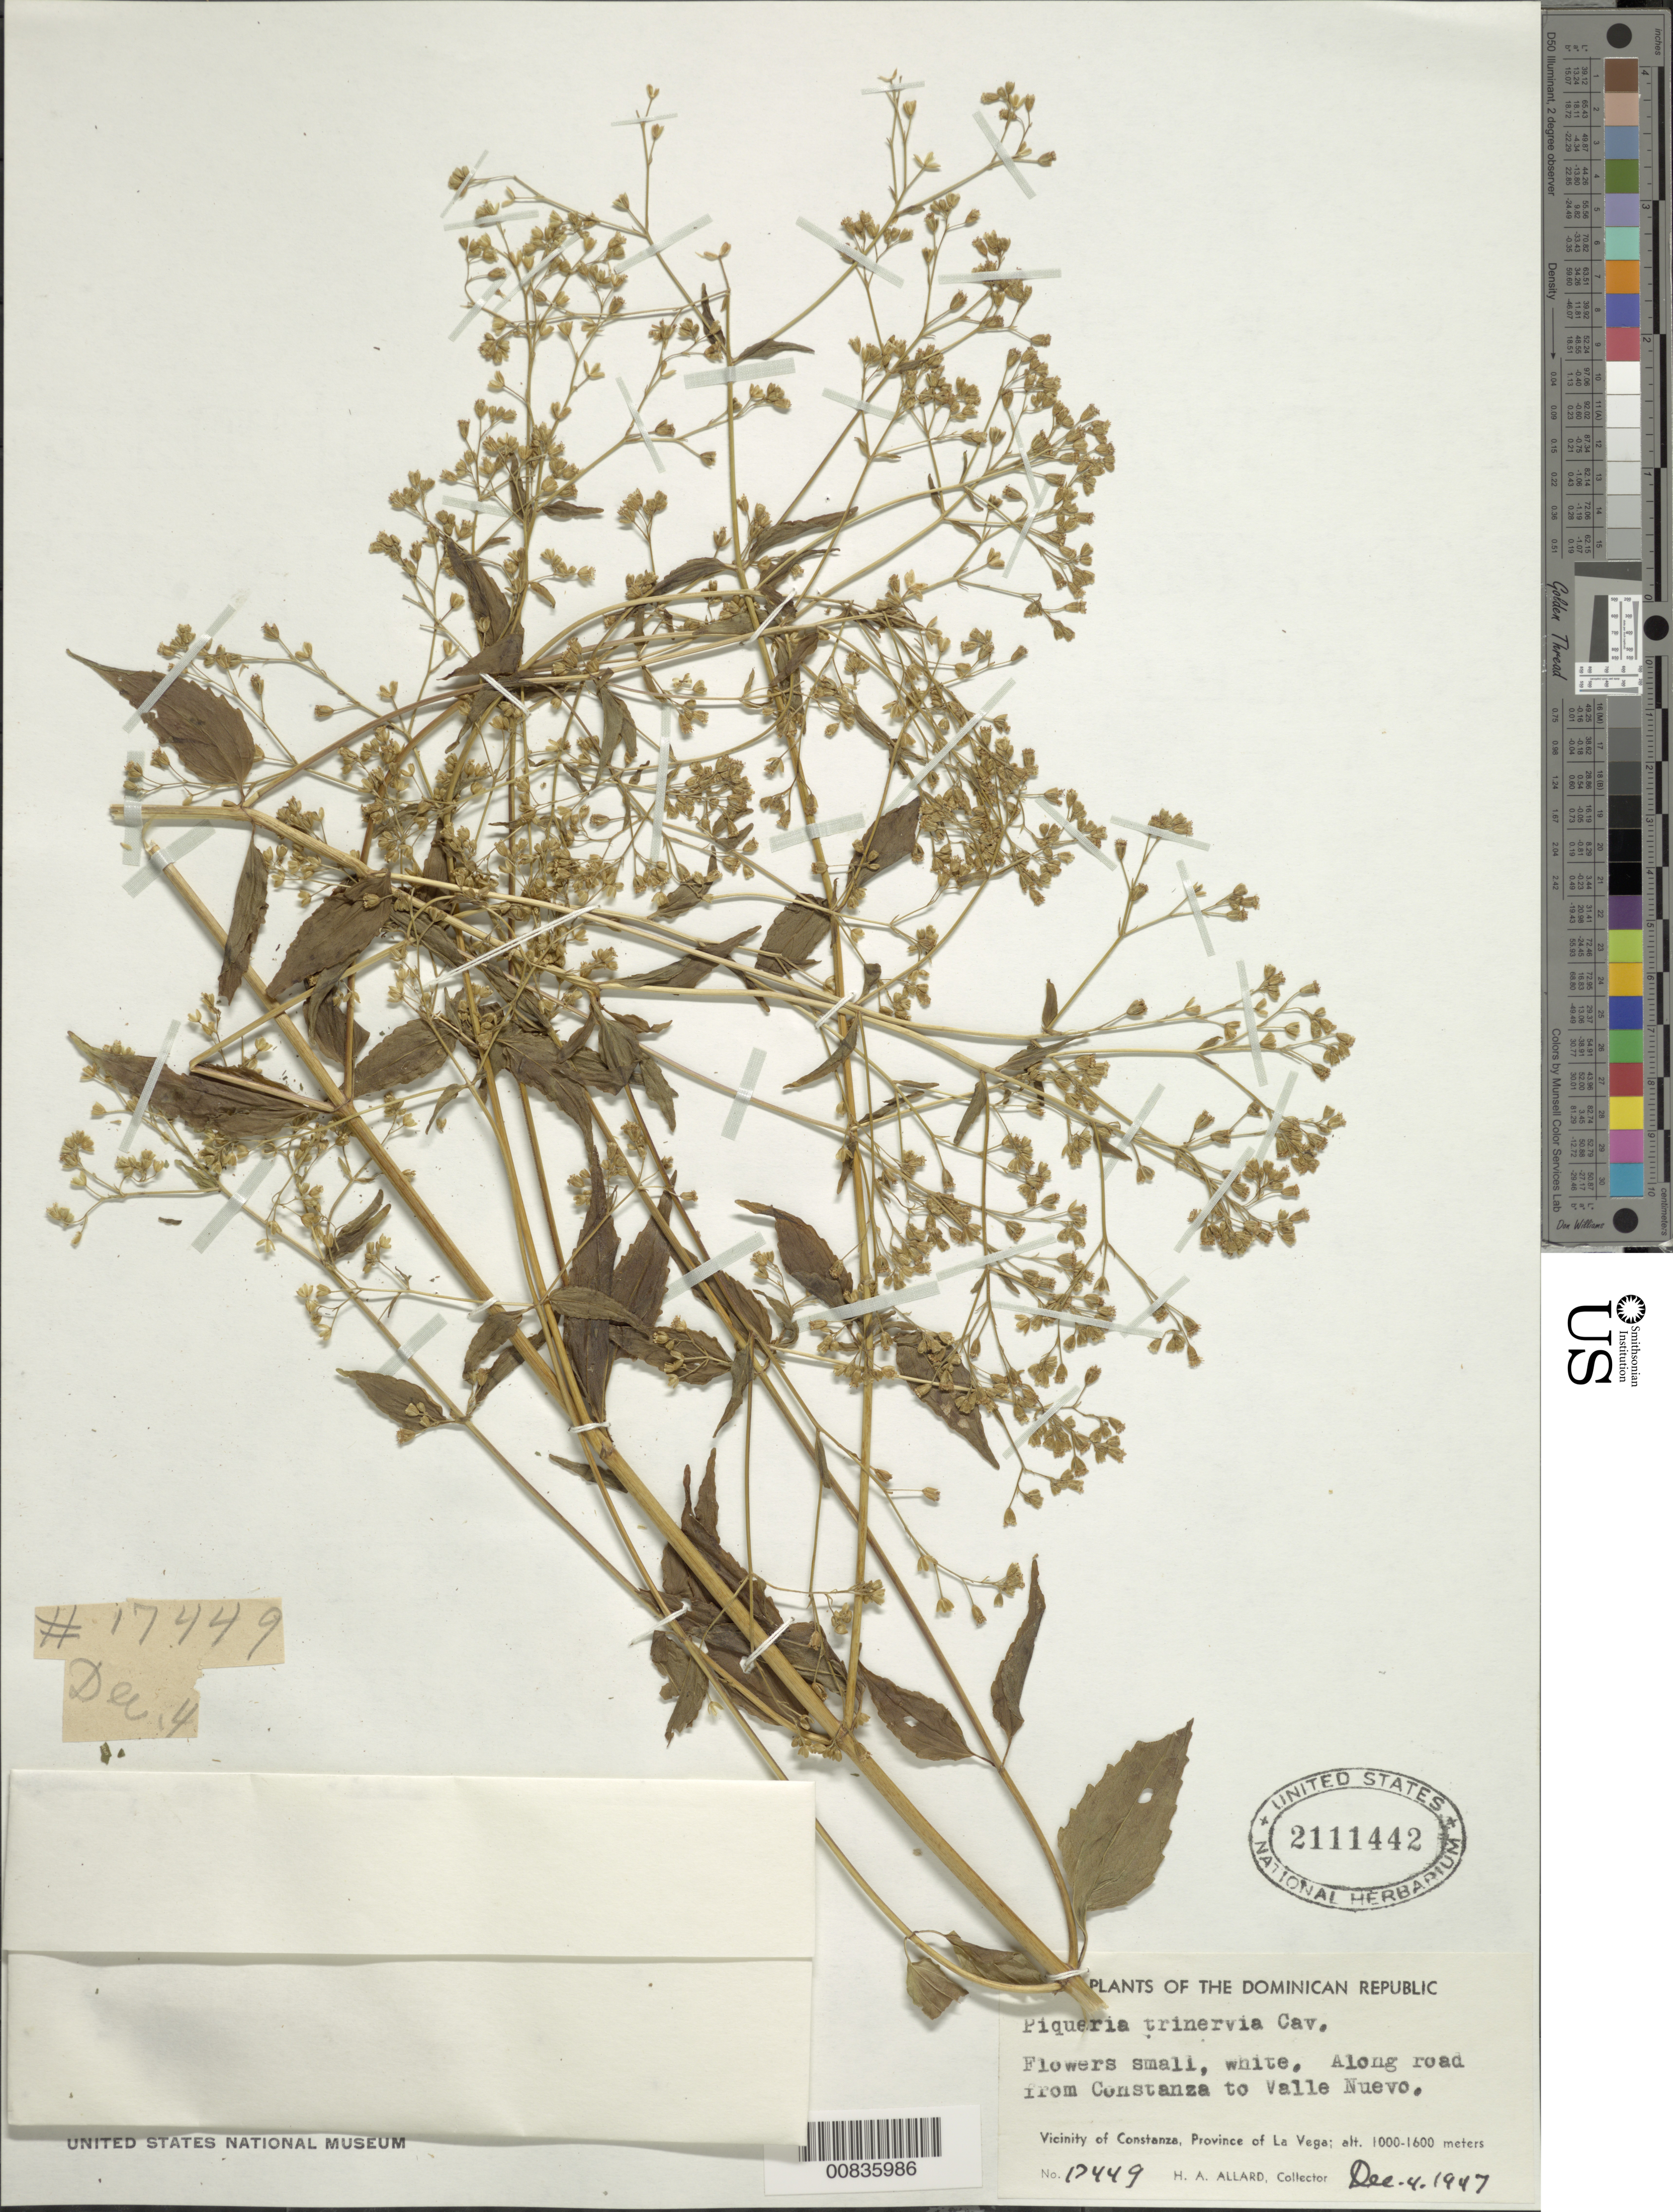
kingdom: Plantae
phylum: Tracheophyta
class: Magnoliopsida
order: Asterales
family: Asteraceae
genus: Piqueria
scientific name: Piqueria trinervia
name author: Cav.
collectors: H. A. Allard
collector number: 17449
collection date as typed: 04 Dec 1947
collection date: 1947-12-04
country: Dominican Republic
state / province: La Vega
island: Hispaniola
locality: Vicinity of Constanza, along road from Constanza to Valle Nuevo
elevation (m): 1000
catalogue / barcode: US 2111442